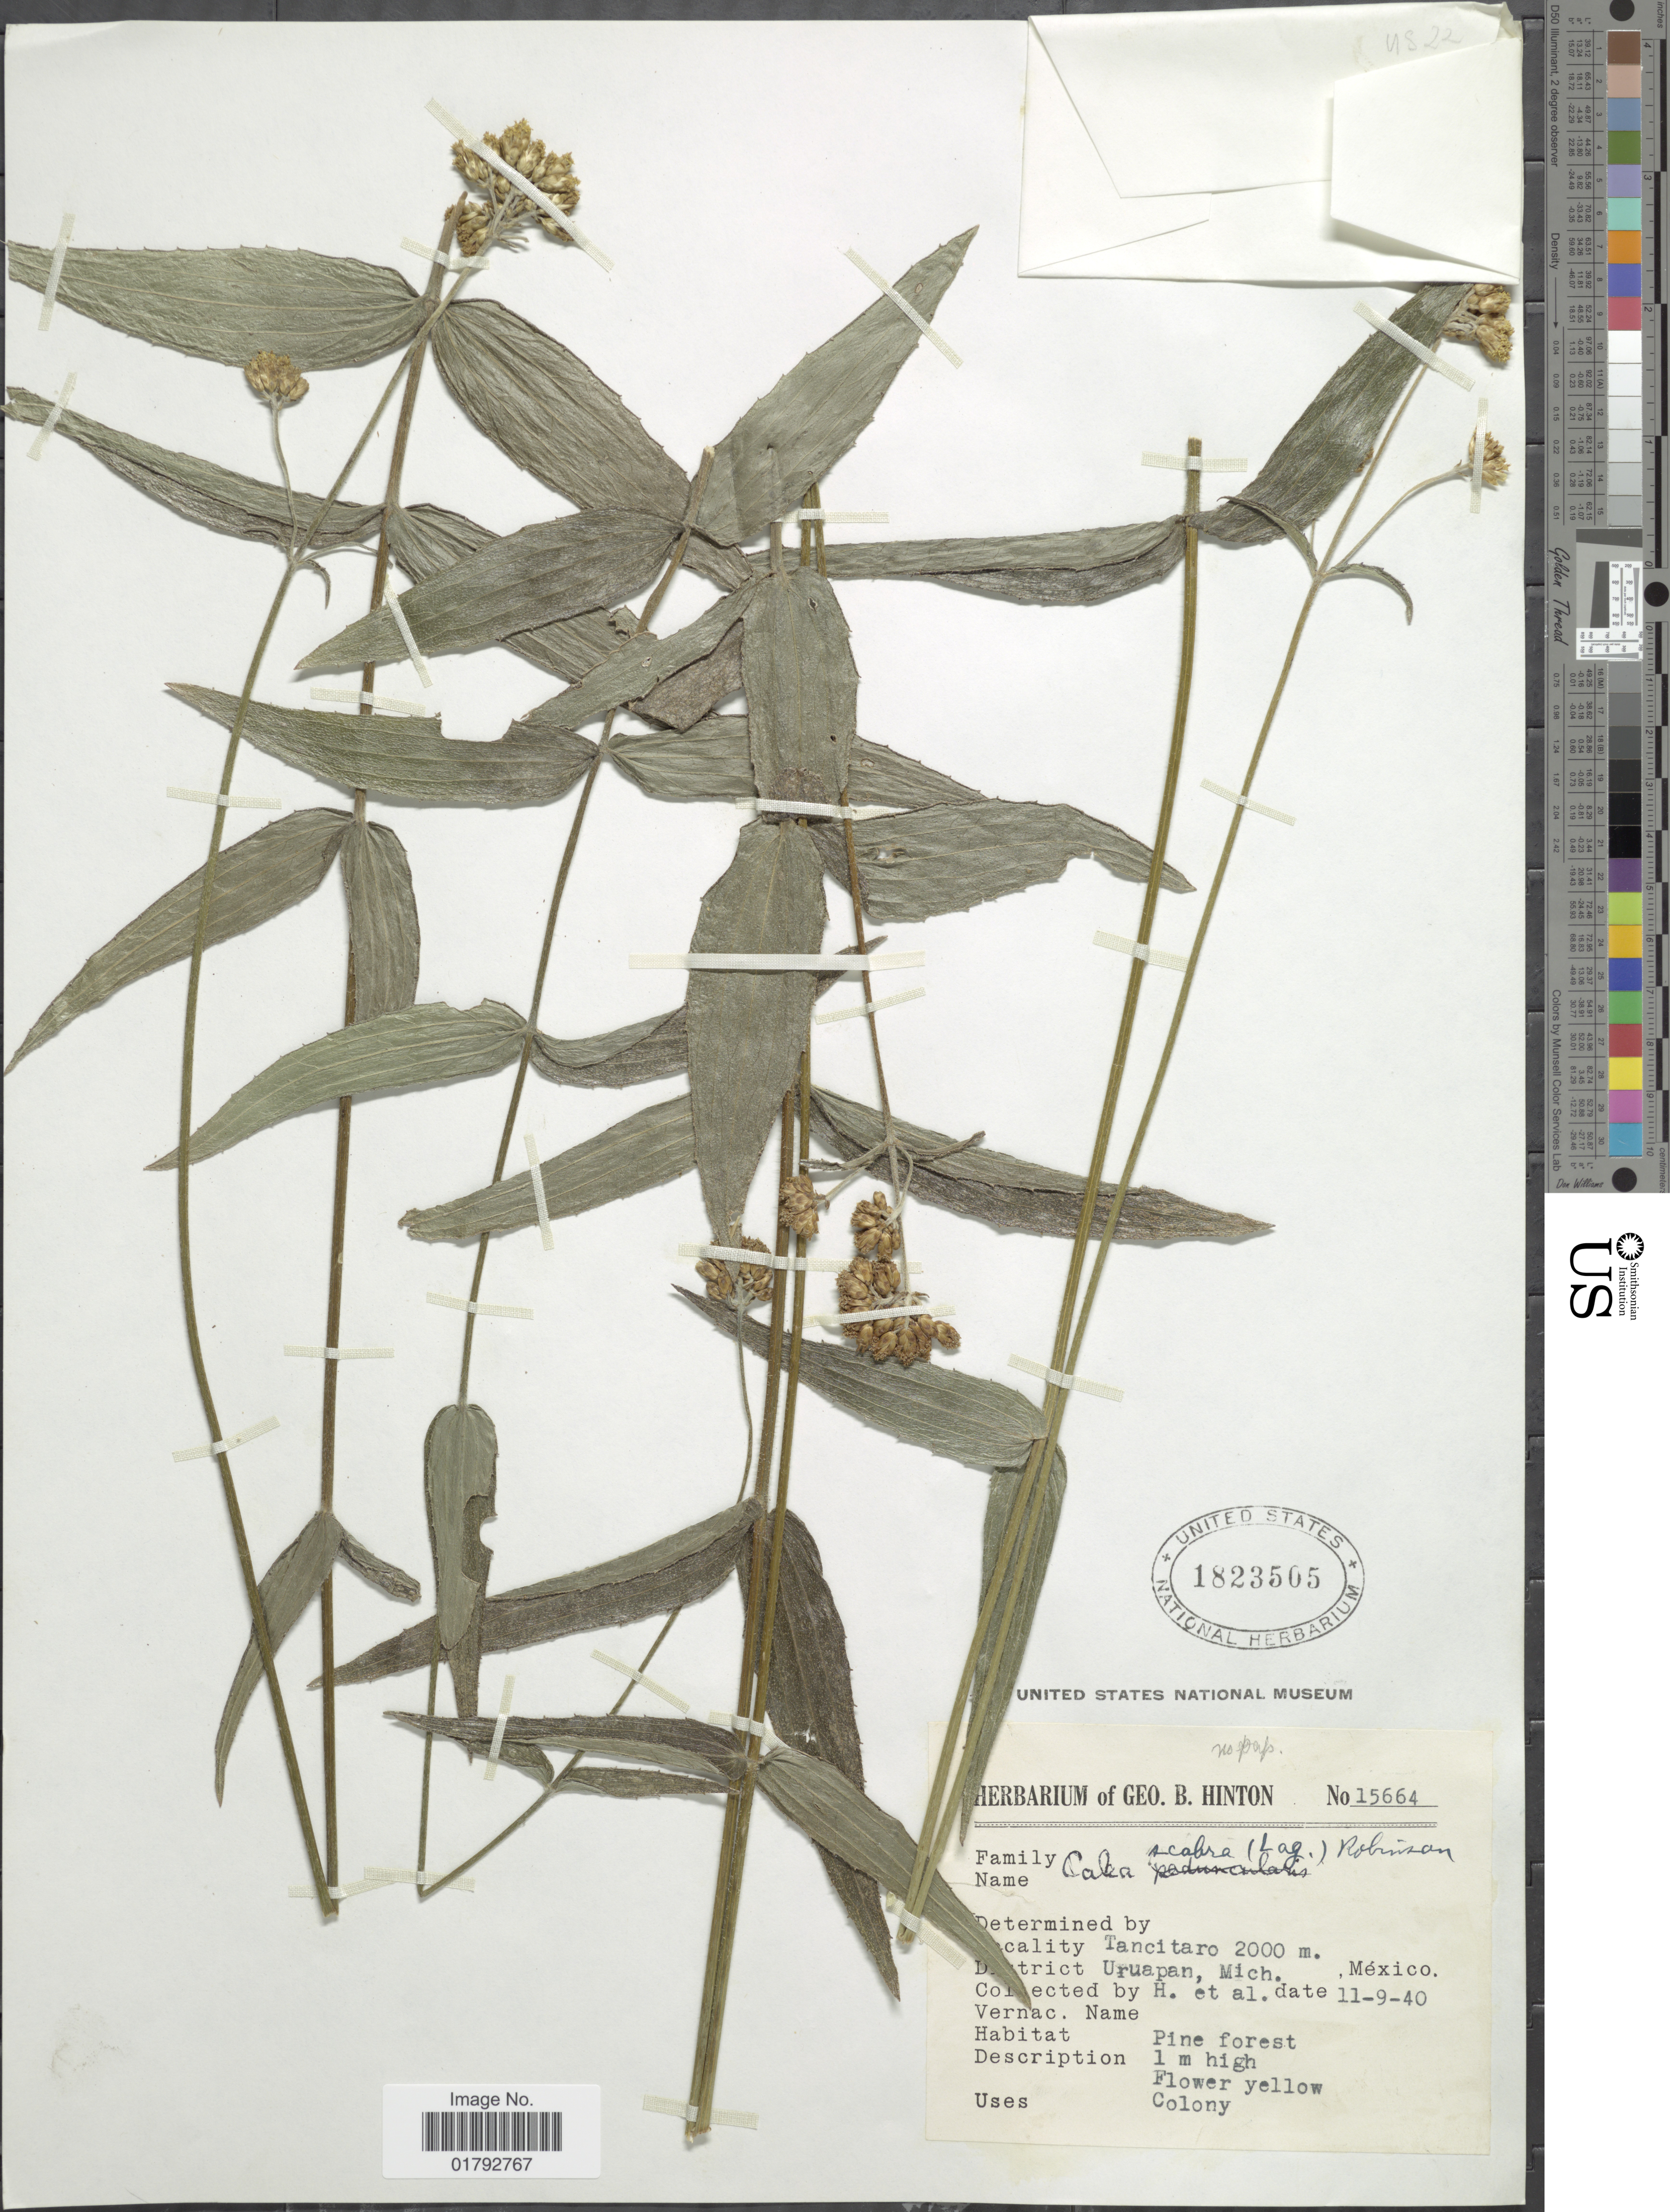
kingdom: Plantae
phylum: Tracheophyta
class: Magnoliopsida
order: Asterales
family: Asteraceae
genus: Alloispermum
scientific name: Alloispermum scabrum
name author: (Lag.) H. Rob.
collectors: G. B. Hinton & et al.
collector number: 15664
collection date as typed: Transcribed d/m/y: 9/11/40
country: Mexico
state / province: Michoacán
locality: Tancitaro, Uruapan, Mich, Mexico.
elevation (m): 2000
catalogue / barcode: US 1823505